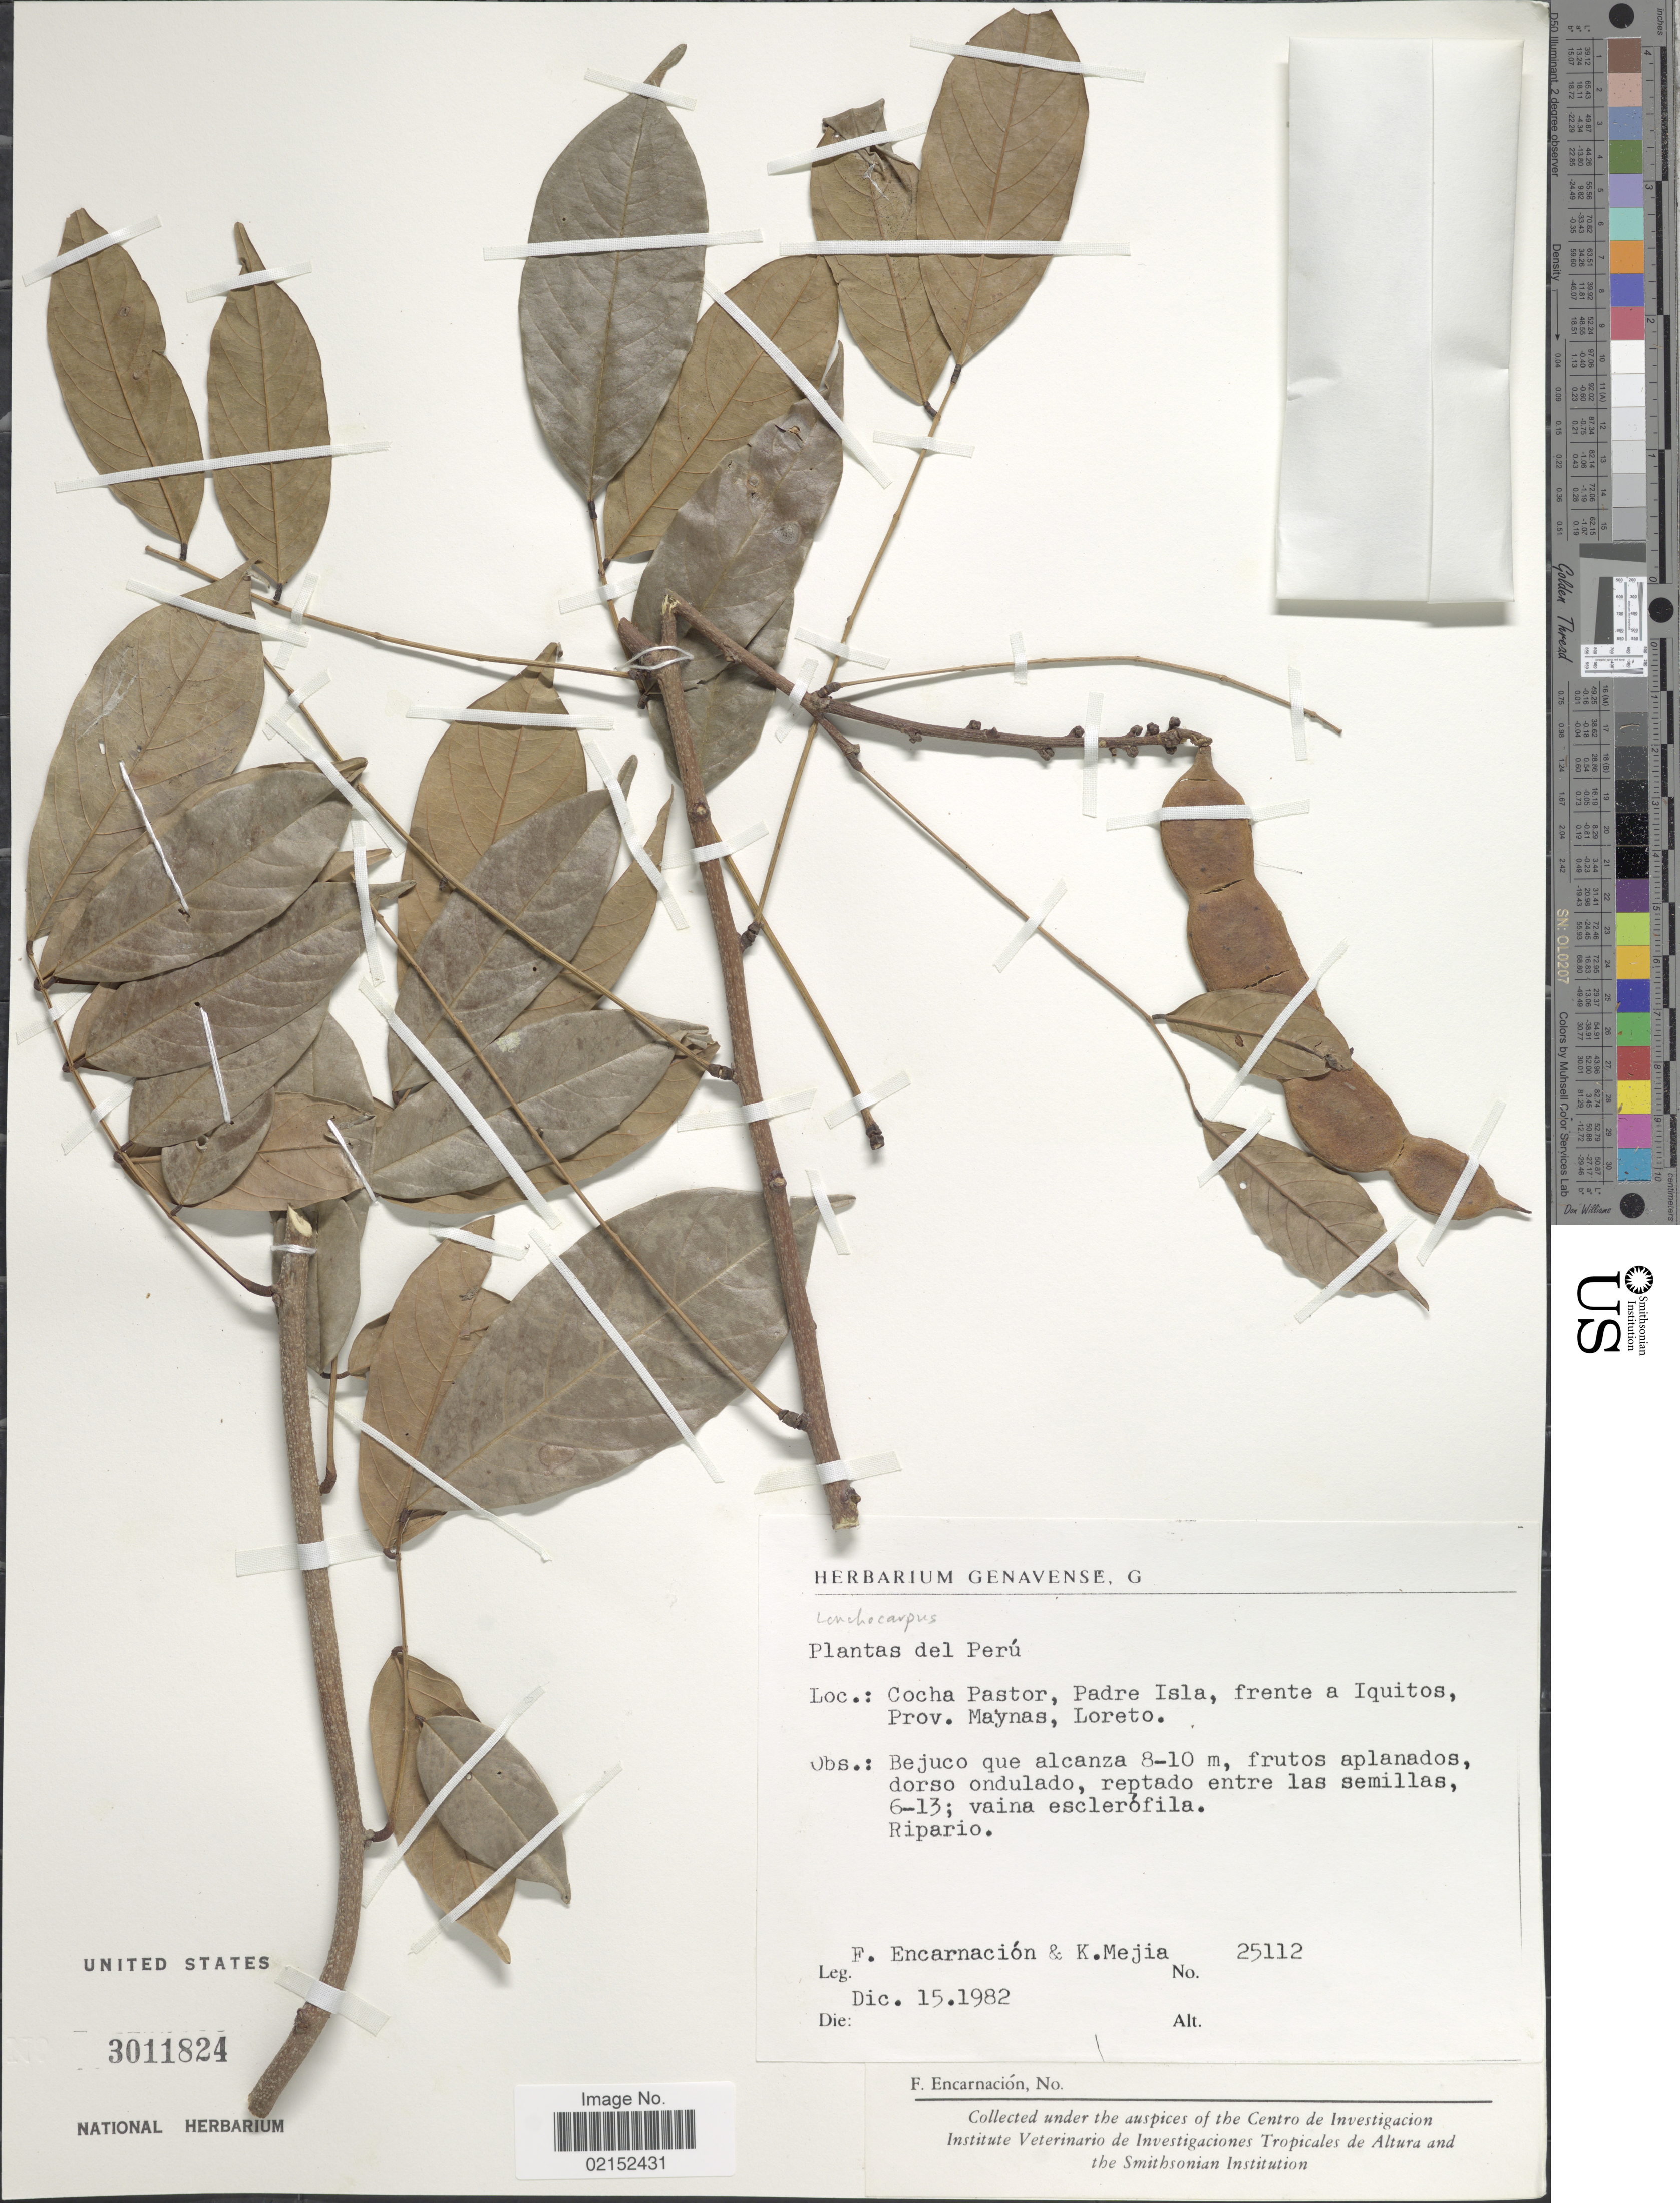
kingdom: Plantae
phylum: Tracheophyta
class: Magnoliopsida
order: Fabales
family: Fabaceae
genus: Lonchocarpus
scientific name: Lonchocarpus sp.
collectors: F. Encarnación & K. Mejia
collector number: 25112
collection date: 1982-12-15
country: Peru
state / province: Loreto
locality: Cocha Pastor, Padre Isla, frente a Iquitos, Prov. Maynas.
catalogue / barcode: US 3011824